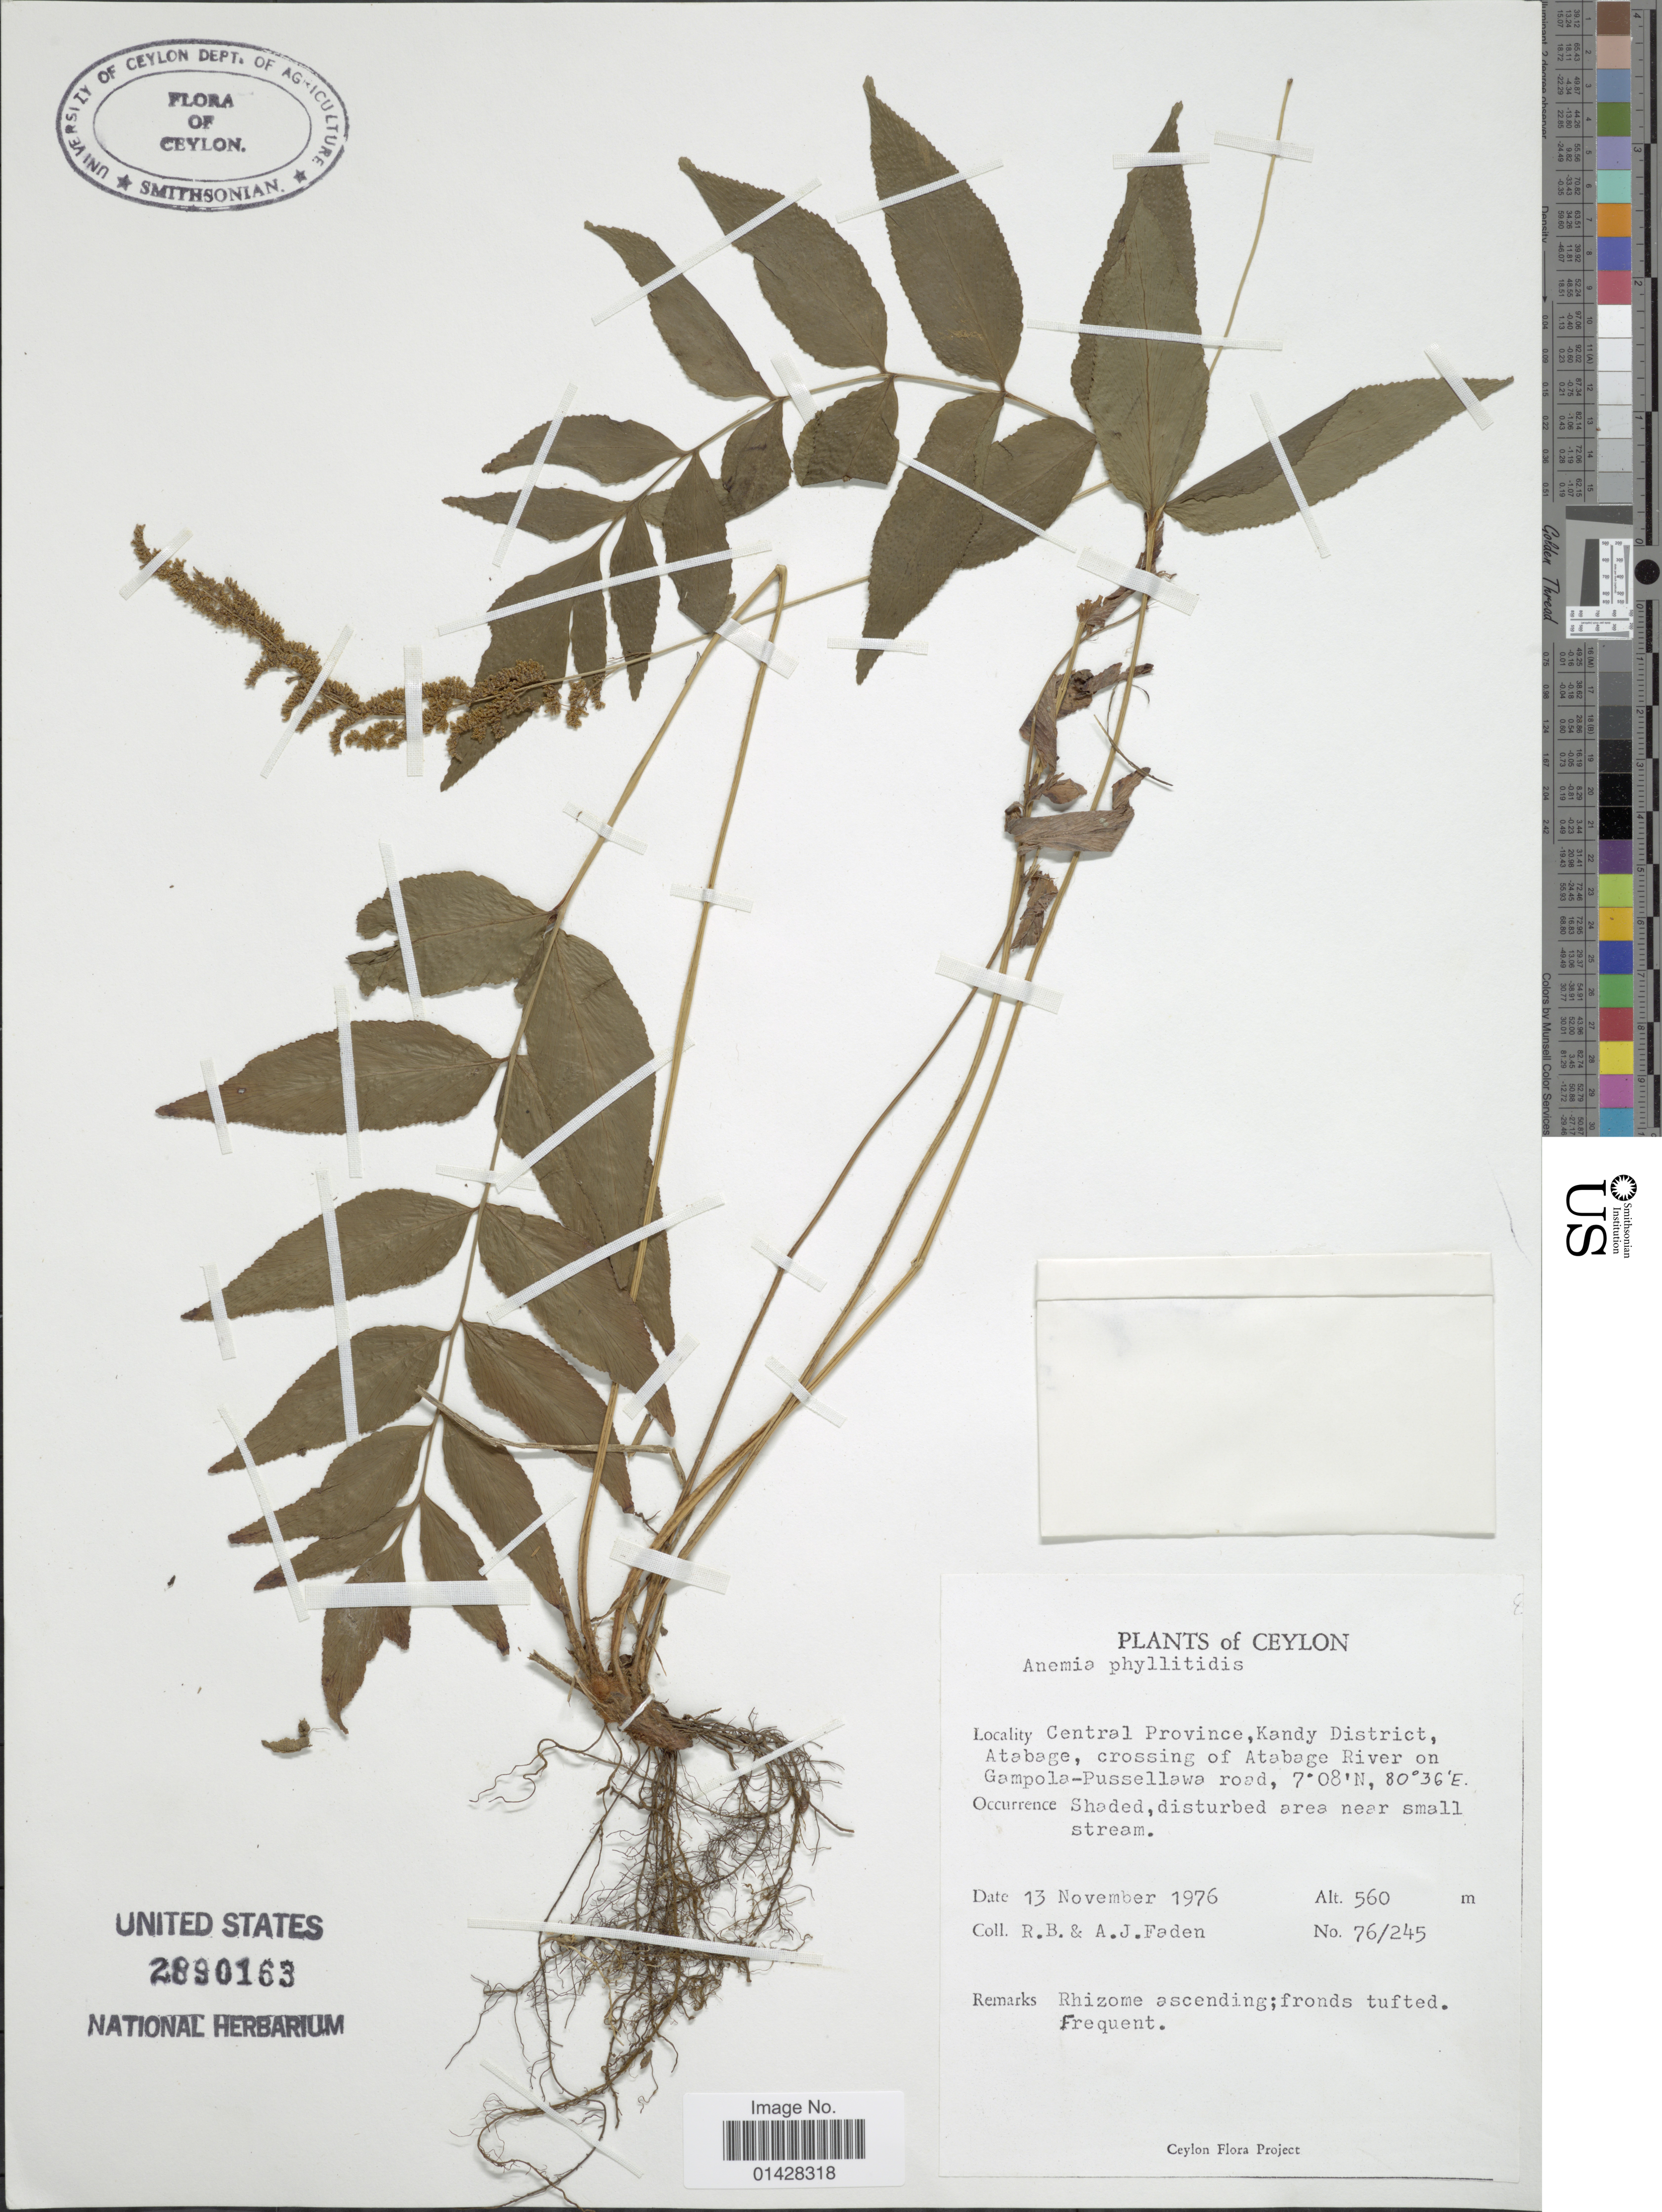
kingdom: Plantae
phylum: Tracheophyta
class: Polypodiopsida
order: Schizaeales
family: Anemiaceae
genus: Anemia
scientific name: Anemia phyllitidis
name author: (L.) Sw.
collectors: R. B. Faden & A. J. Faden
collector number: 76/245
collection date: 1976-11-13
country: Sri Lanka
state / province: Central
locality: Kandy District, Atabage, crossing of Atabage River on Gampola-Pussellawa road, Shaded, disturbed area near small stream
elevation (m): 560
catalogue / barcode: US 2890163